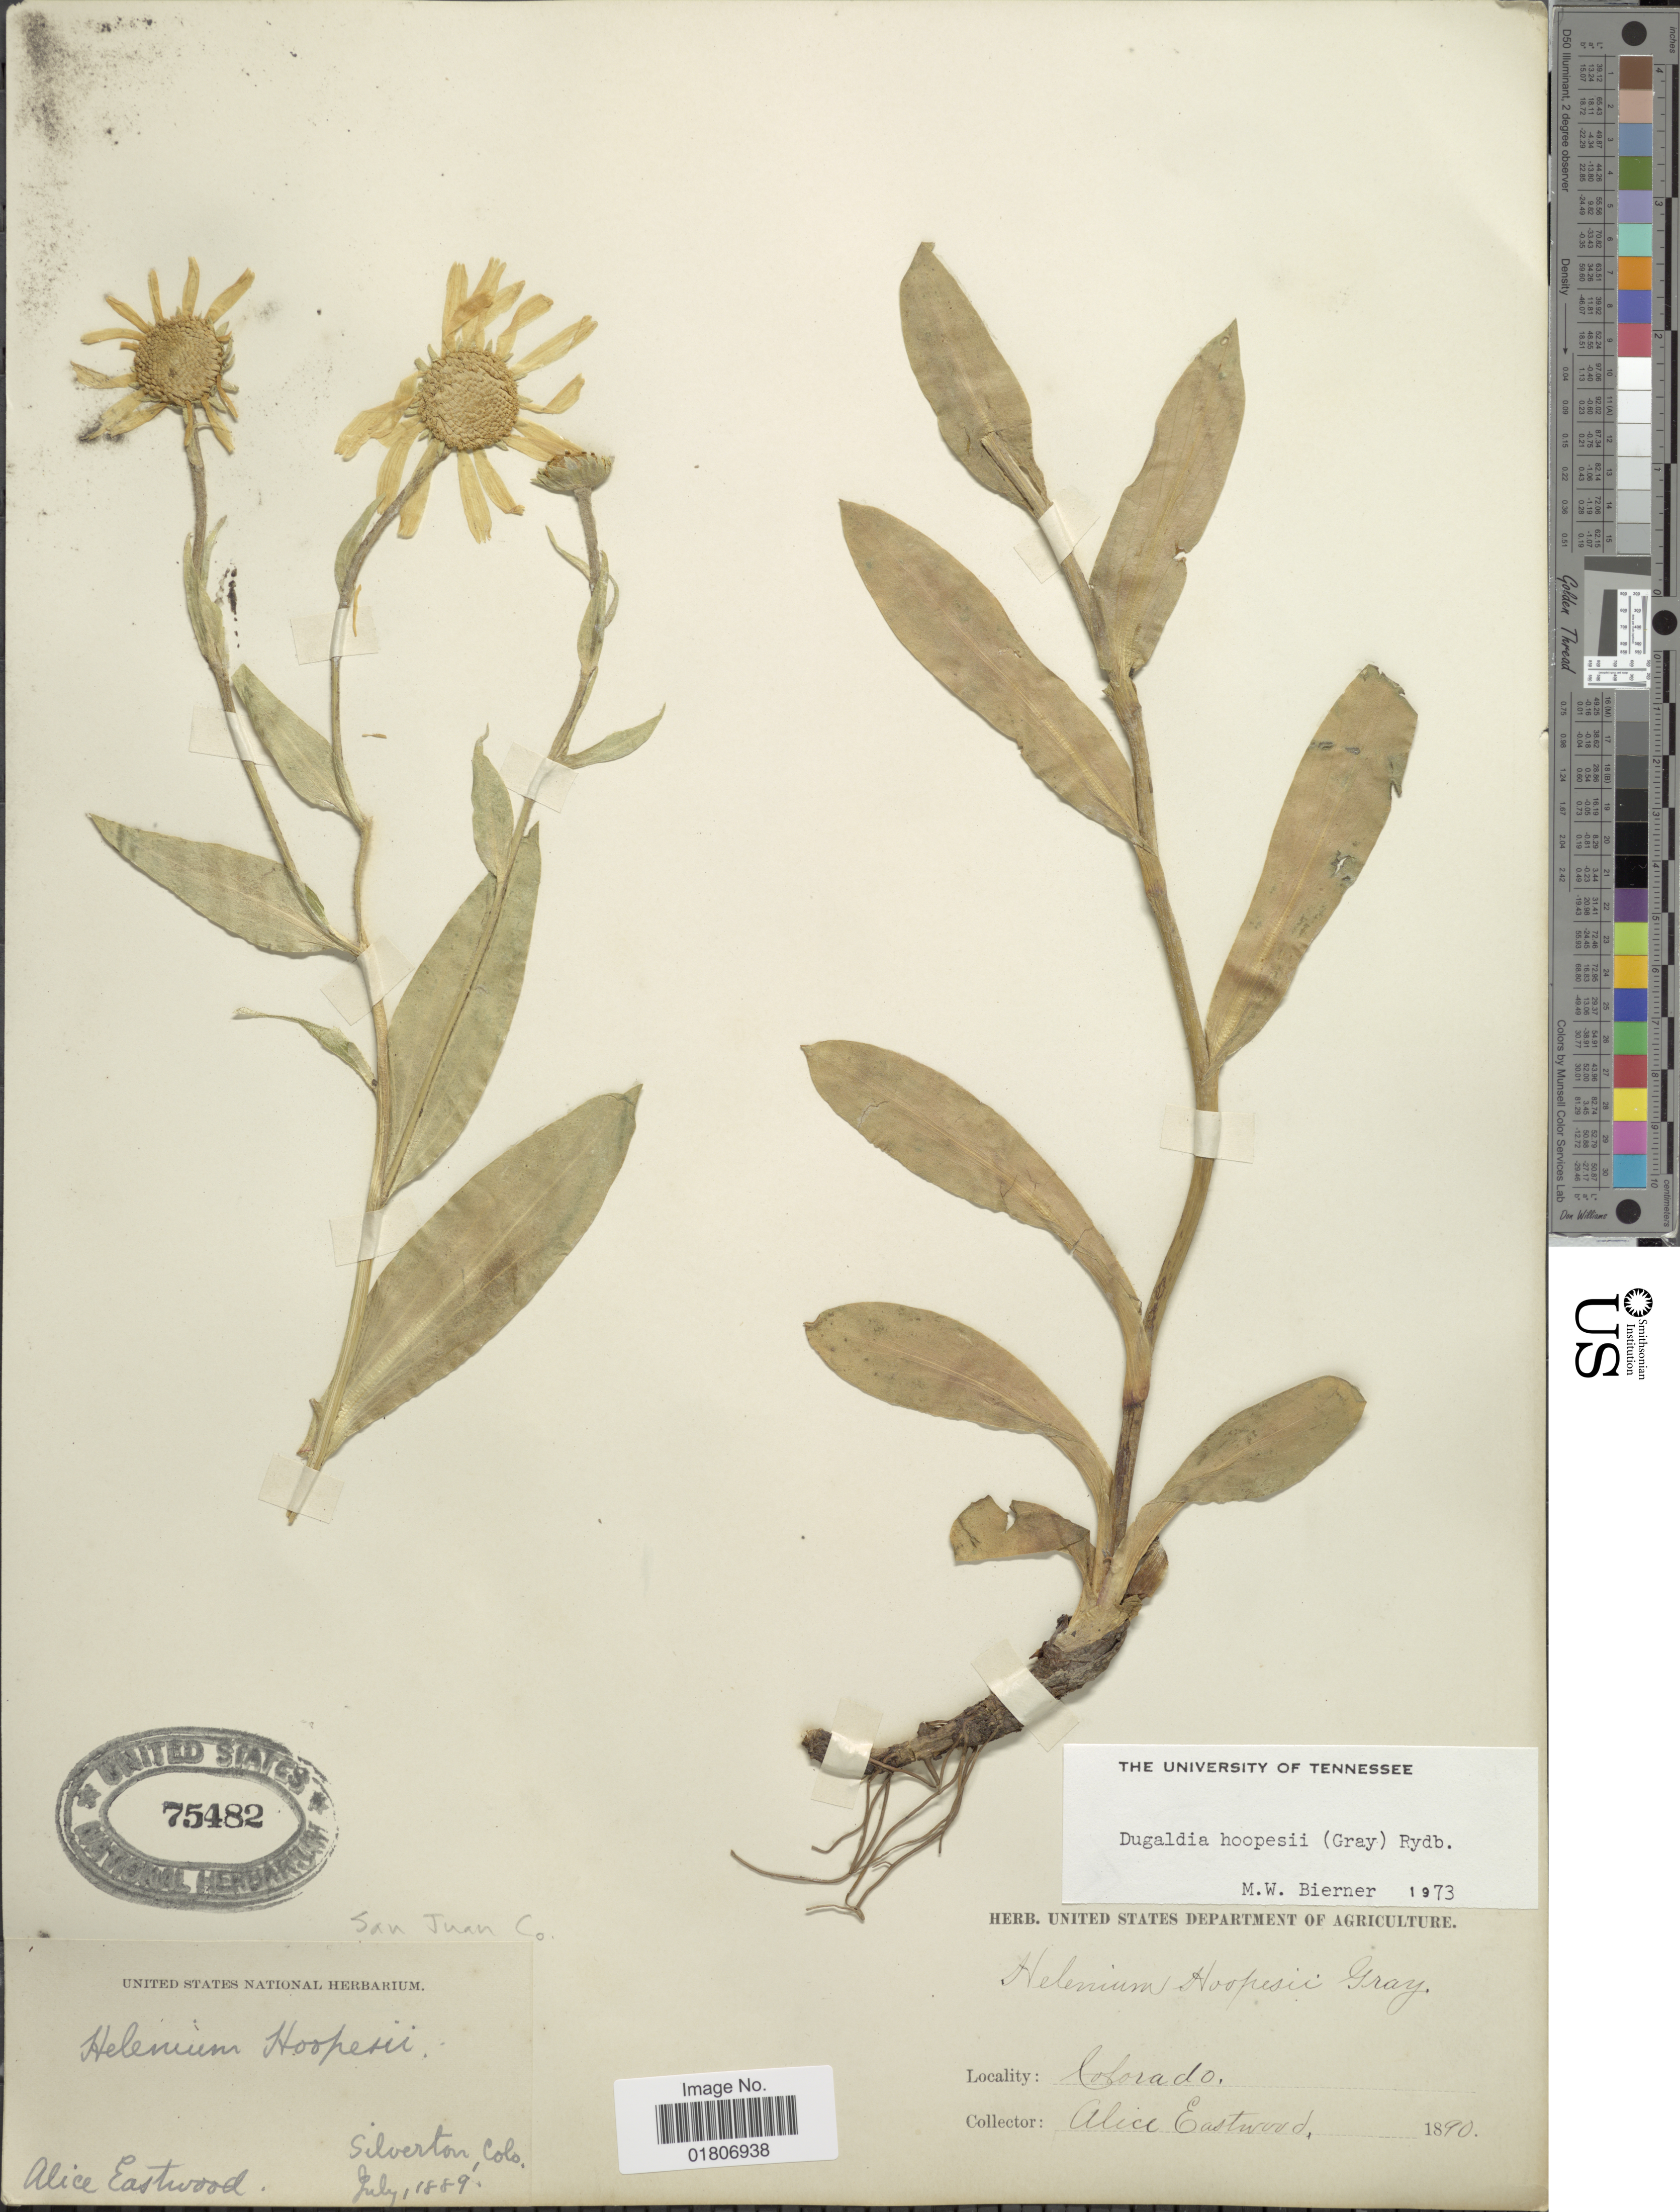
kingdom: Plantae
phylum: Tracheophyta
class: Magnoliopsida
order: Asterales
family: Asteraceae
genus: Dugaldia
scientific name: Dugaldia hoopesii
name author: (A. Gray) Rydb.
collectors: A. Eastwood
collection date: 1889-07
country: United States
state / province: Colorado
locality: San Juan Co. Silverton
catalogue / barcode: US 75482